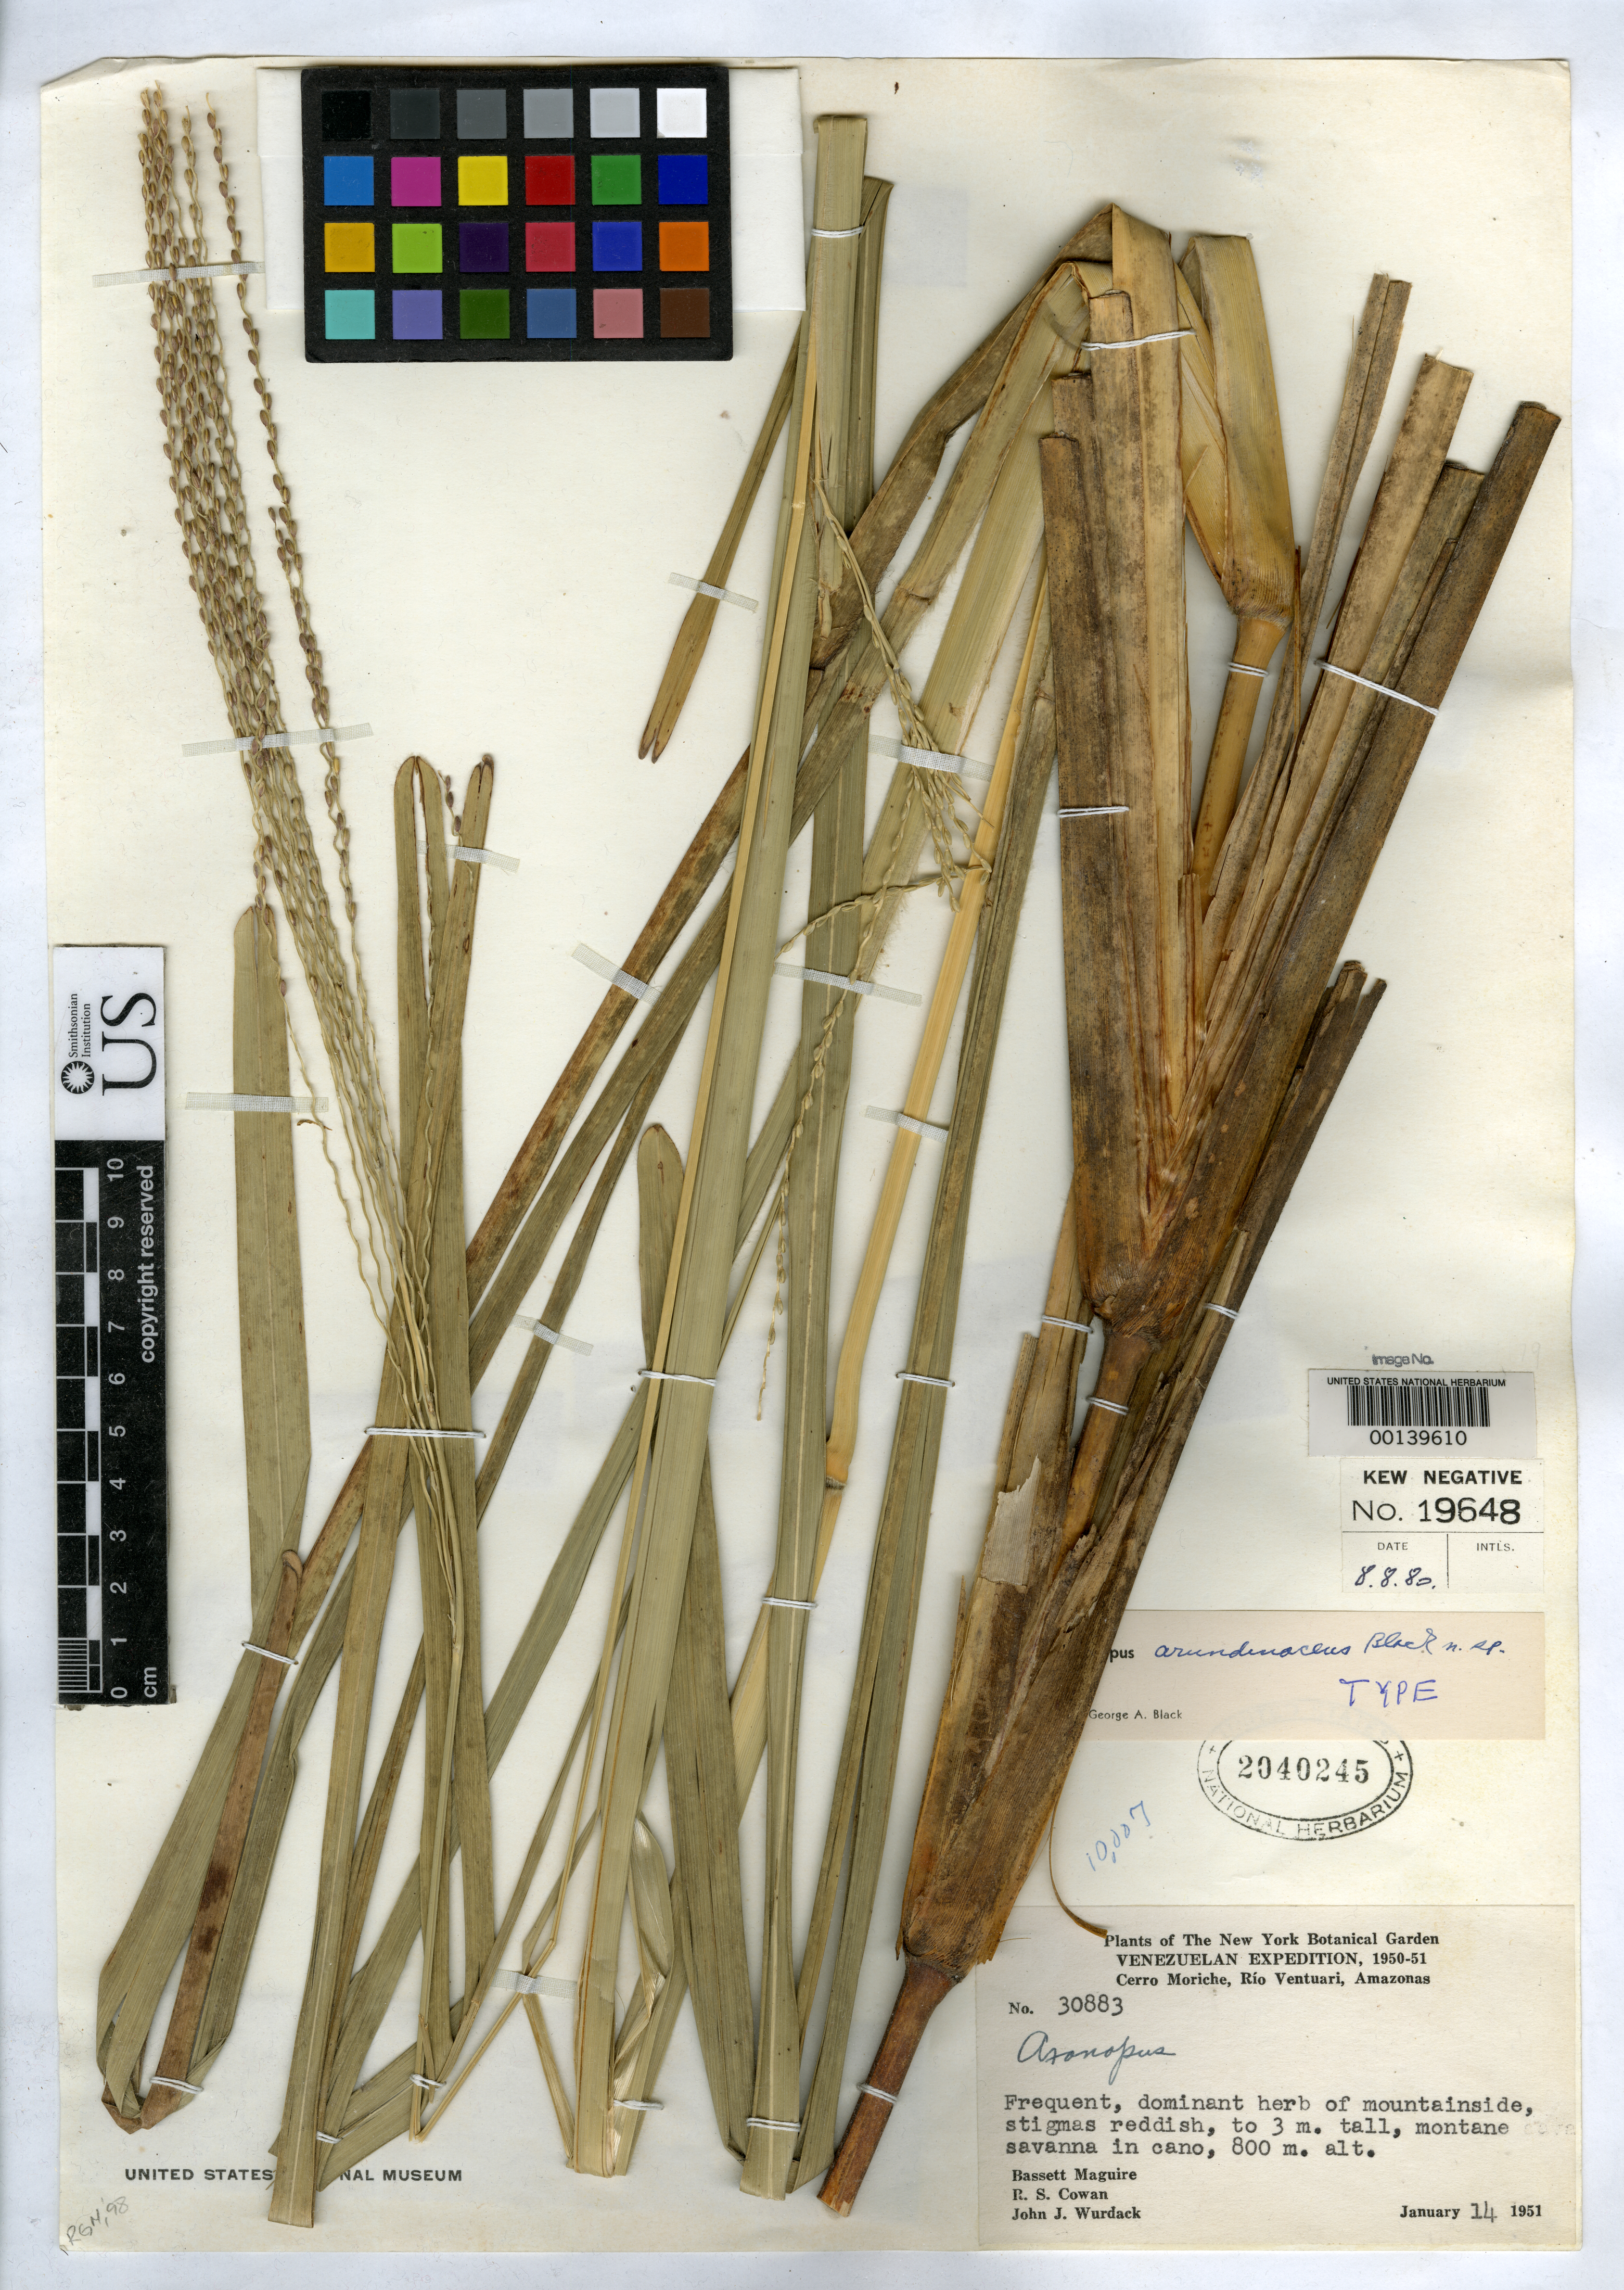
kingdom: Plantae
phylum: Tracheophyta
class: Liliopsida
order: Poales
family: Poaceae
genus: Axonopus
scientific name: Axonopus arundinaceus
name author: G.A. Black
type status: Holotype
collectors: B. Maguire, R. S. Cowan & J. J. Wurdack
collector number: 30883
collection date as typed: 14 Jan 1951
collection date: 1951-01-14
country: Venezuela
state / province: Amazonas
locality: Cerro Moriche, Rio Ventuari.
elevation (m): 800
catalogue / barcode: US 2040245